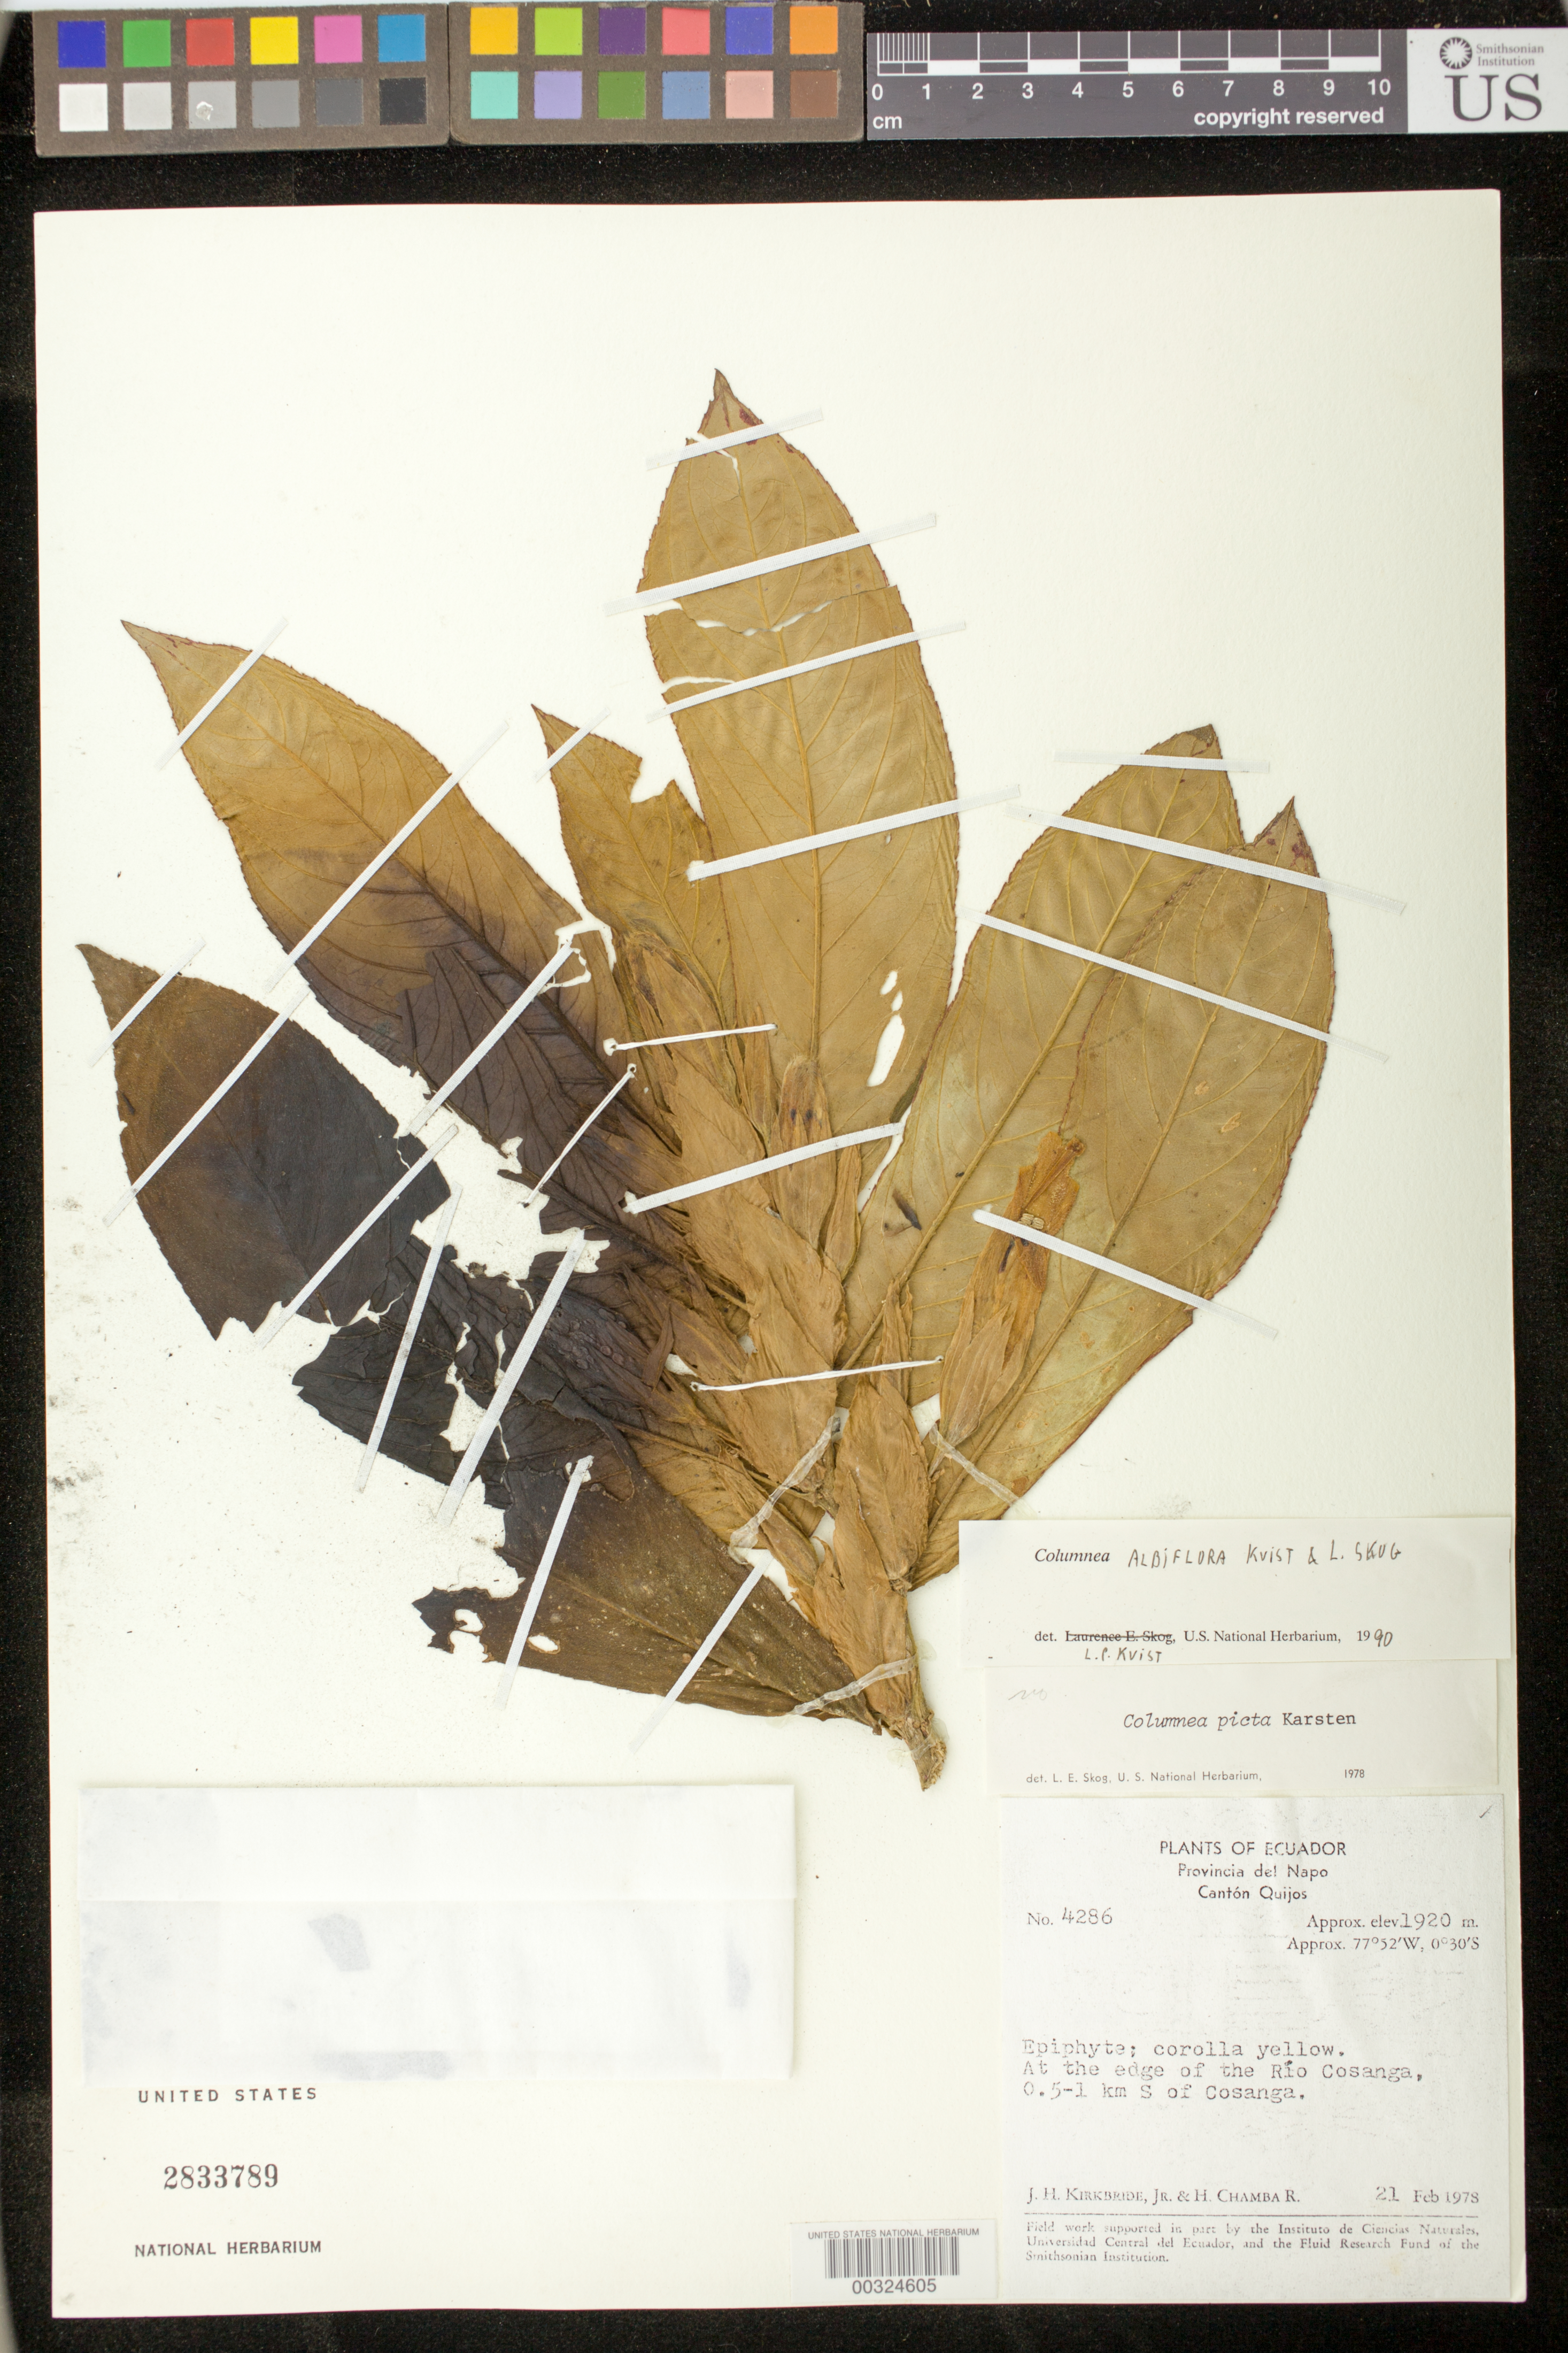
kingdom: Plantae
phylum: Tracheophyta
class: Magnoliopsida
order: Lamiales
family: Gesneriaceae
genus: Columnea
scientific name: Columnea albiflora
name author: L.P. Kvist & L.E. Skog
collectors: J. H. Kirkbride & H. Chambra-R.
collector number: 4286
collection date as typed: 21 Feb 1978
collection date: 1978-02-21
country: Ecuador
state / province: Napo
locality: Canton Quijos, at the edge of Rio Cosanga, 0.5-1 km S of Cosanga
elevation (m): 1920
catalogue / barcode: US 2833789